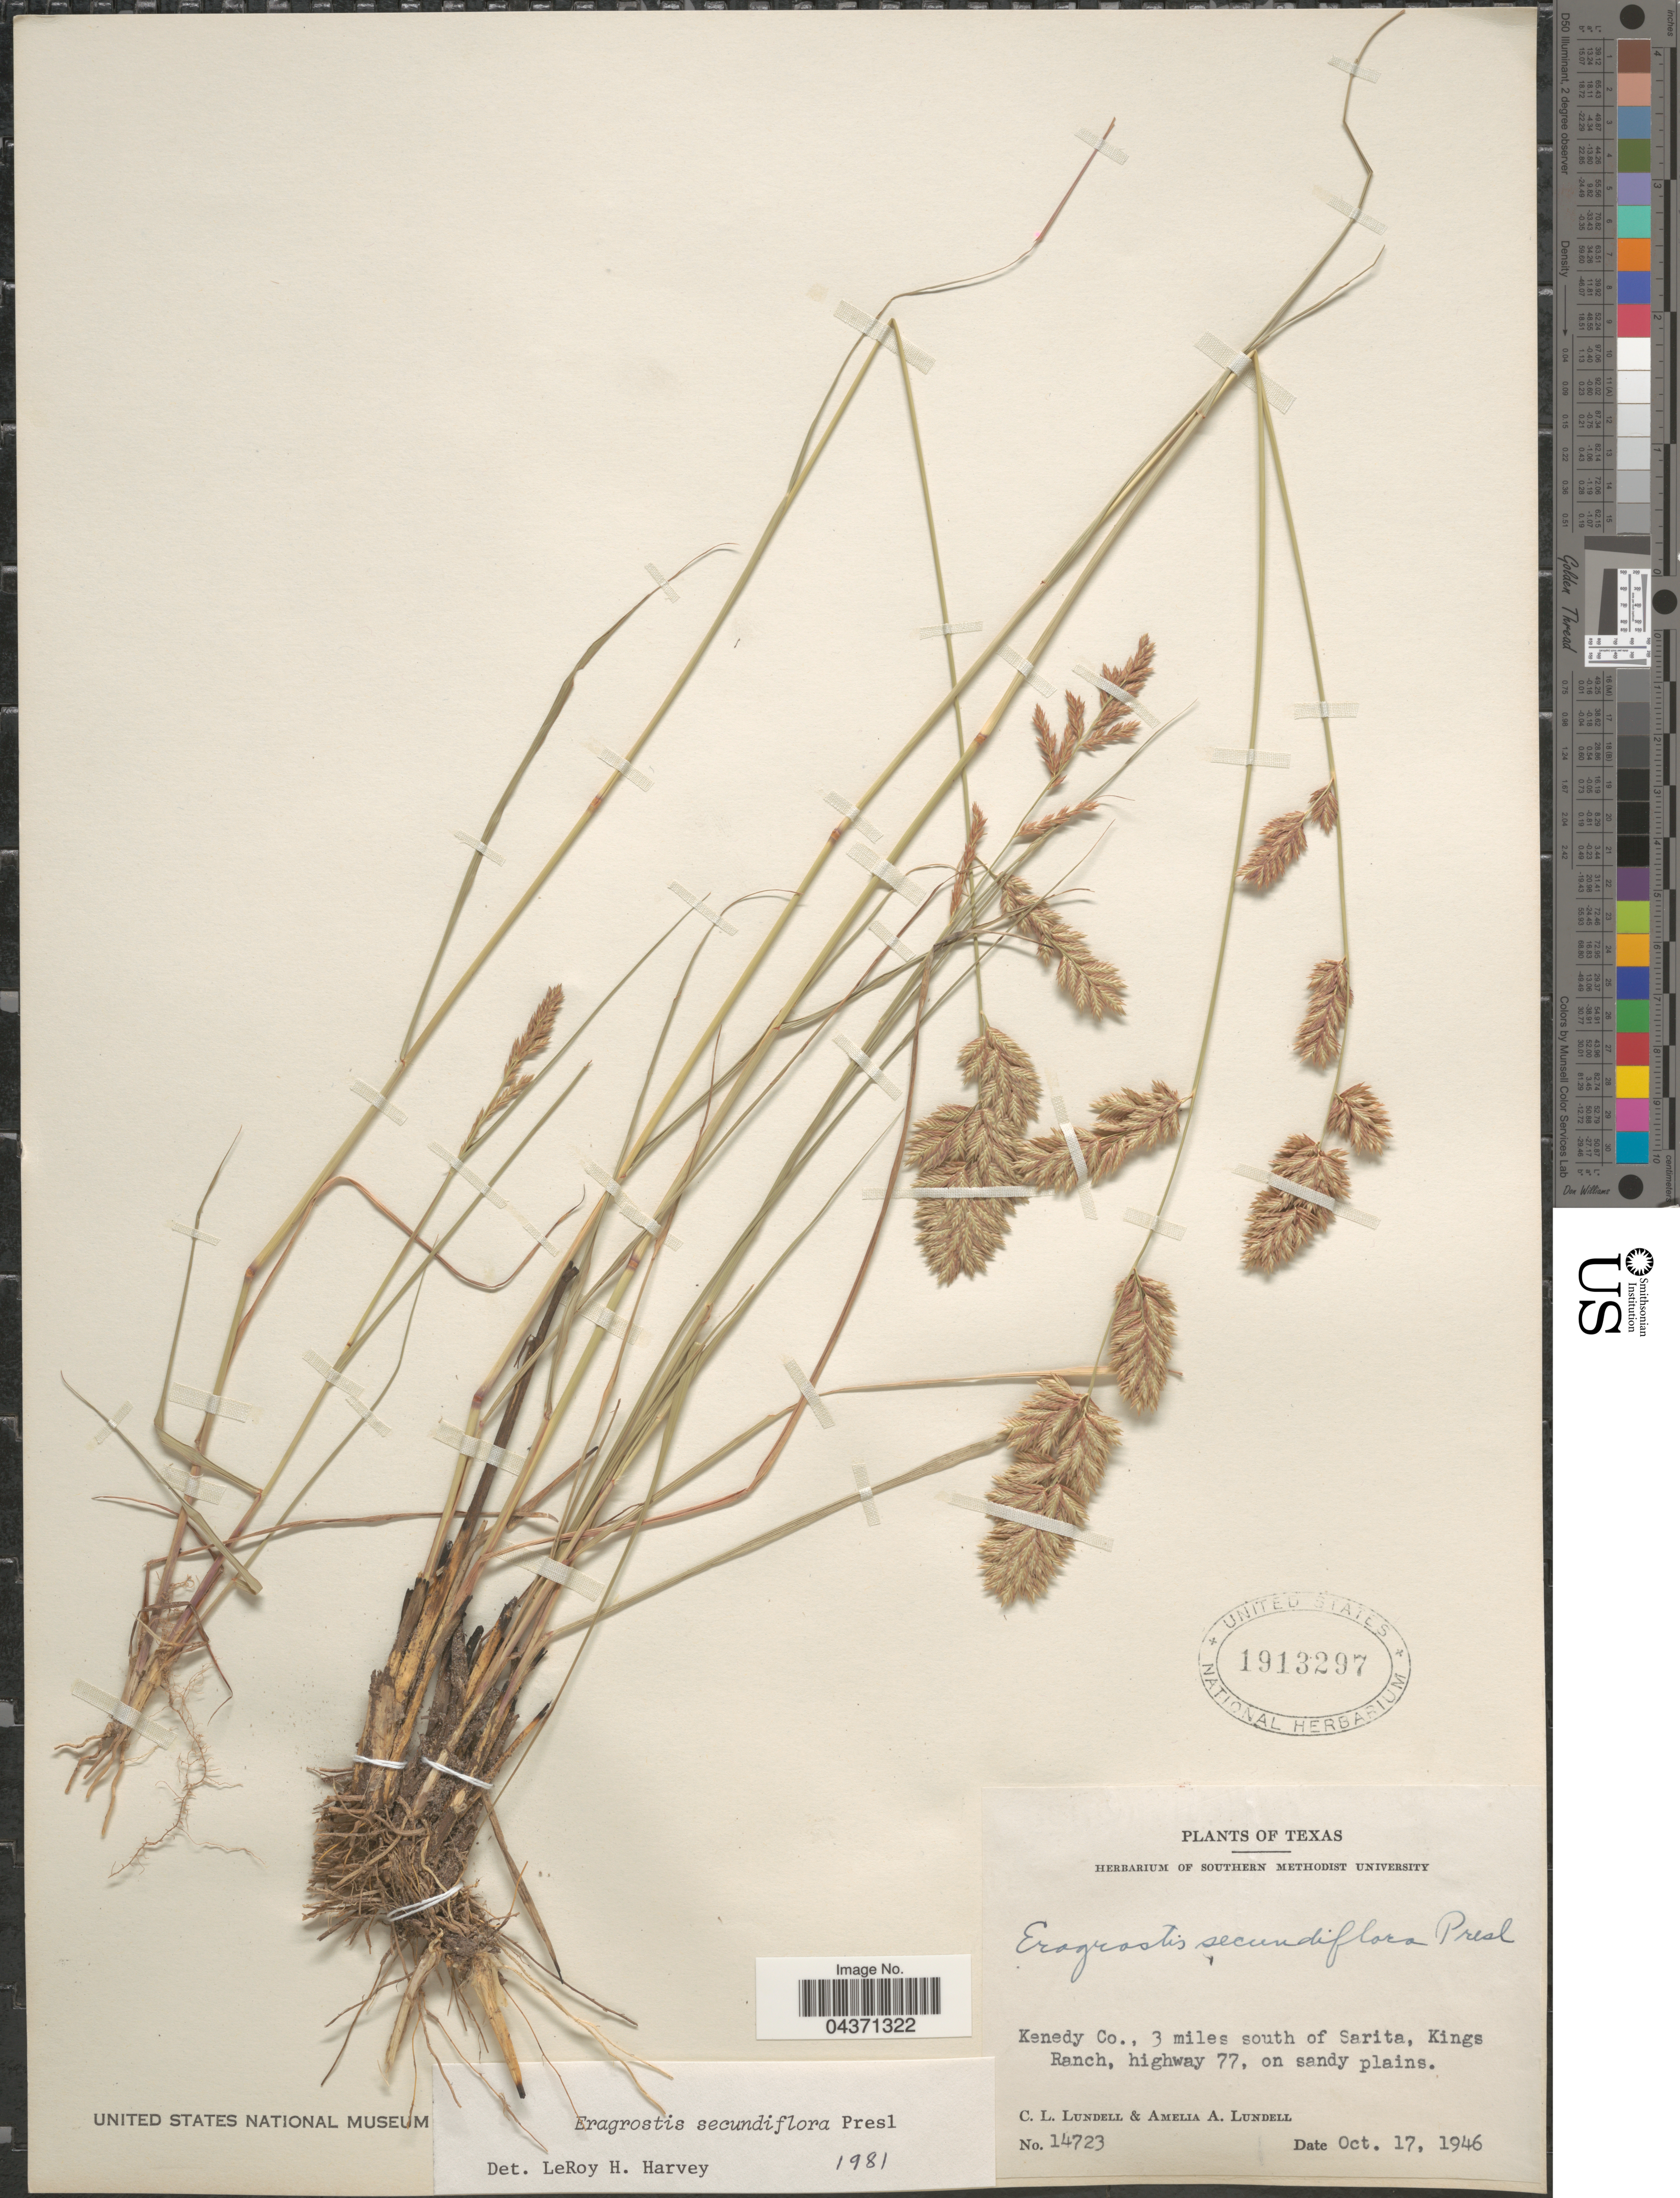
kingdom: Plantae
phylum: Tracheophyta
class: Liliopsida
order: Poales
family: Poaceae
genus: Eragrostis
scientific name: Eragrostis secundiflora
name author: J. Presl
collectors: C. L. Lundell & A. A. Lundell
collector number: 14723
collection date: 1946-10-17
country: United States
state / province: Texas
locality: Kenedy Co., 3 miles south of Sarita, Kings Ranch, highway 77, on sandy plains.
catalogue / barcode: US 1913297